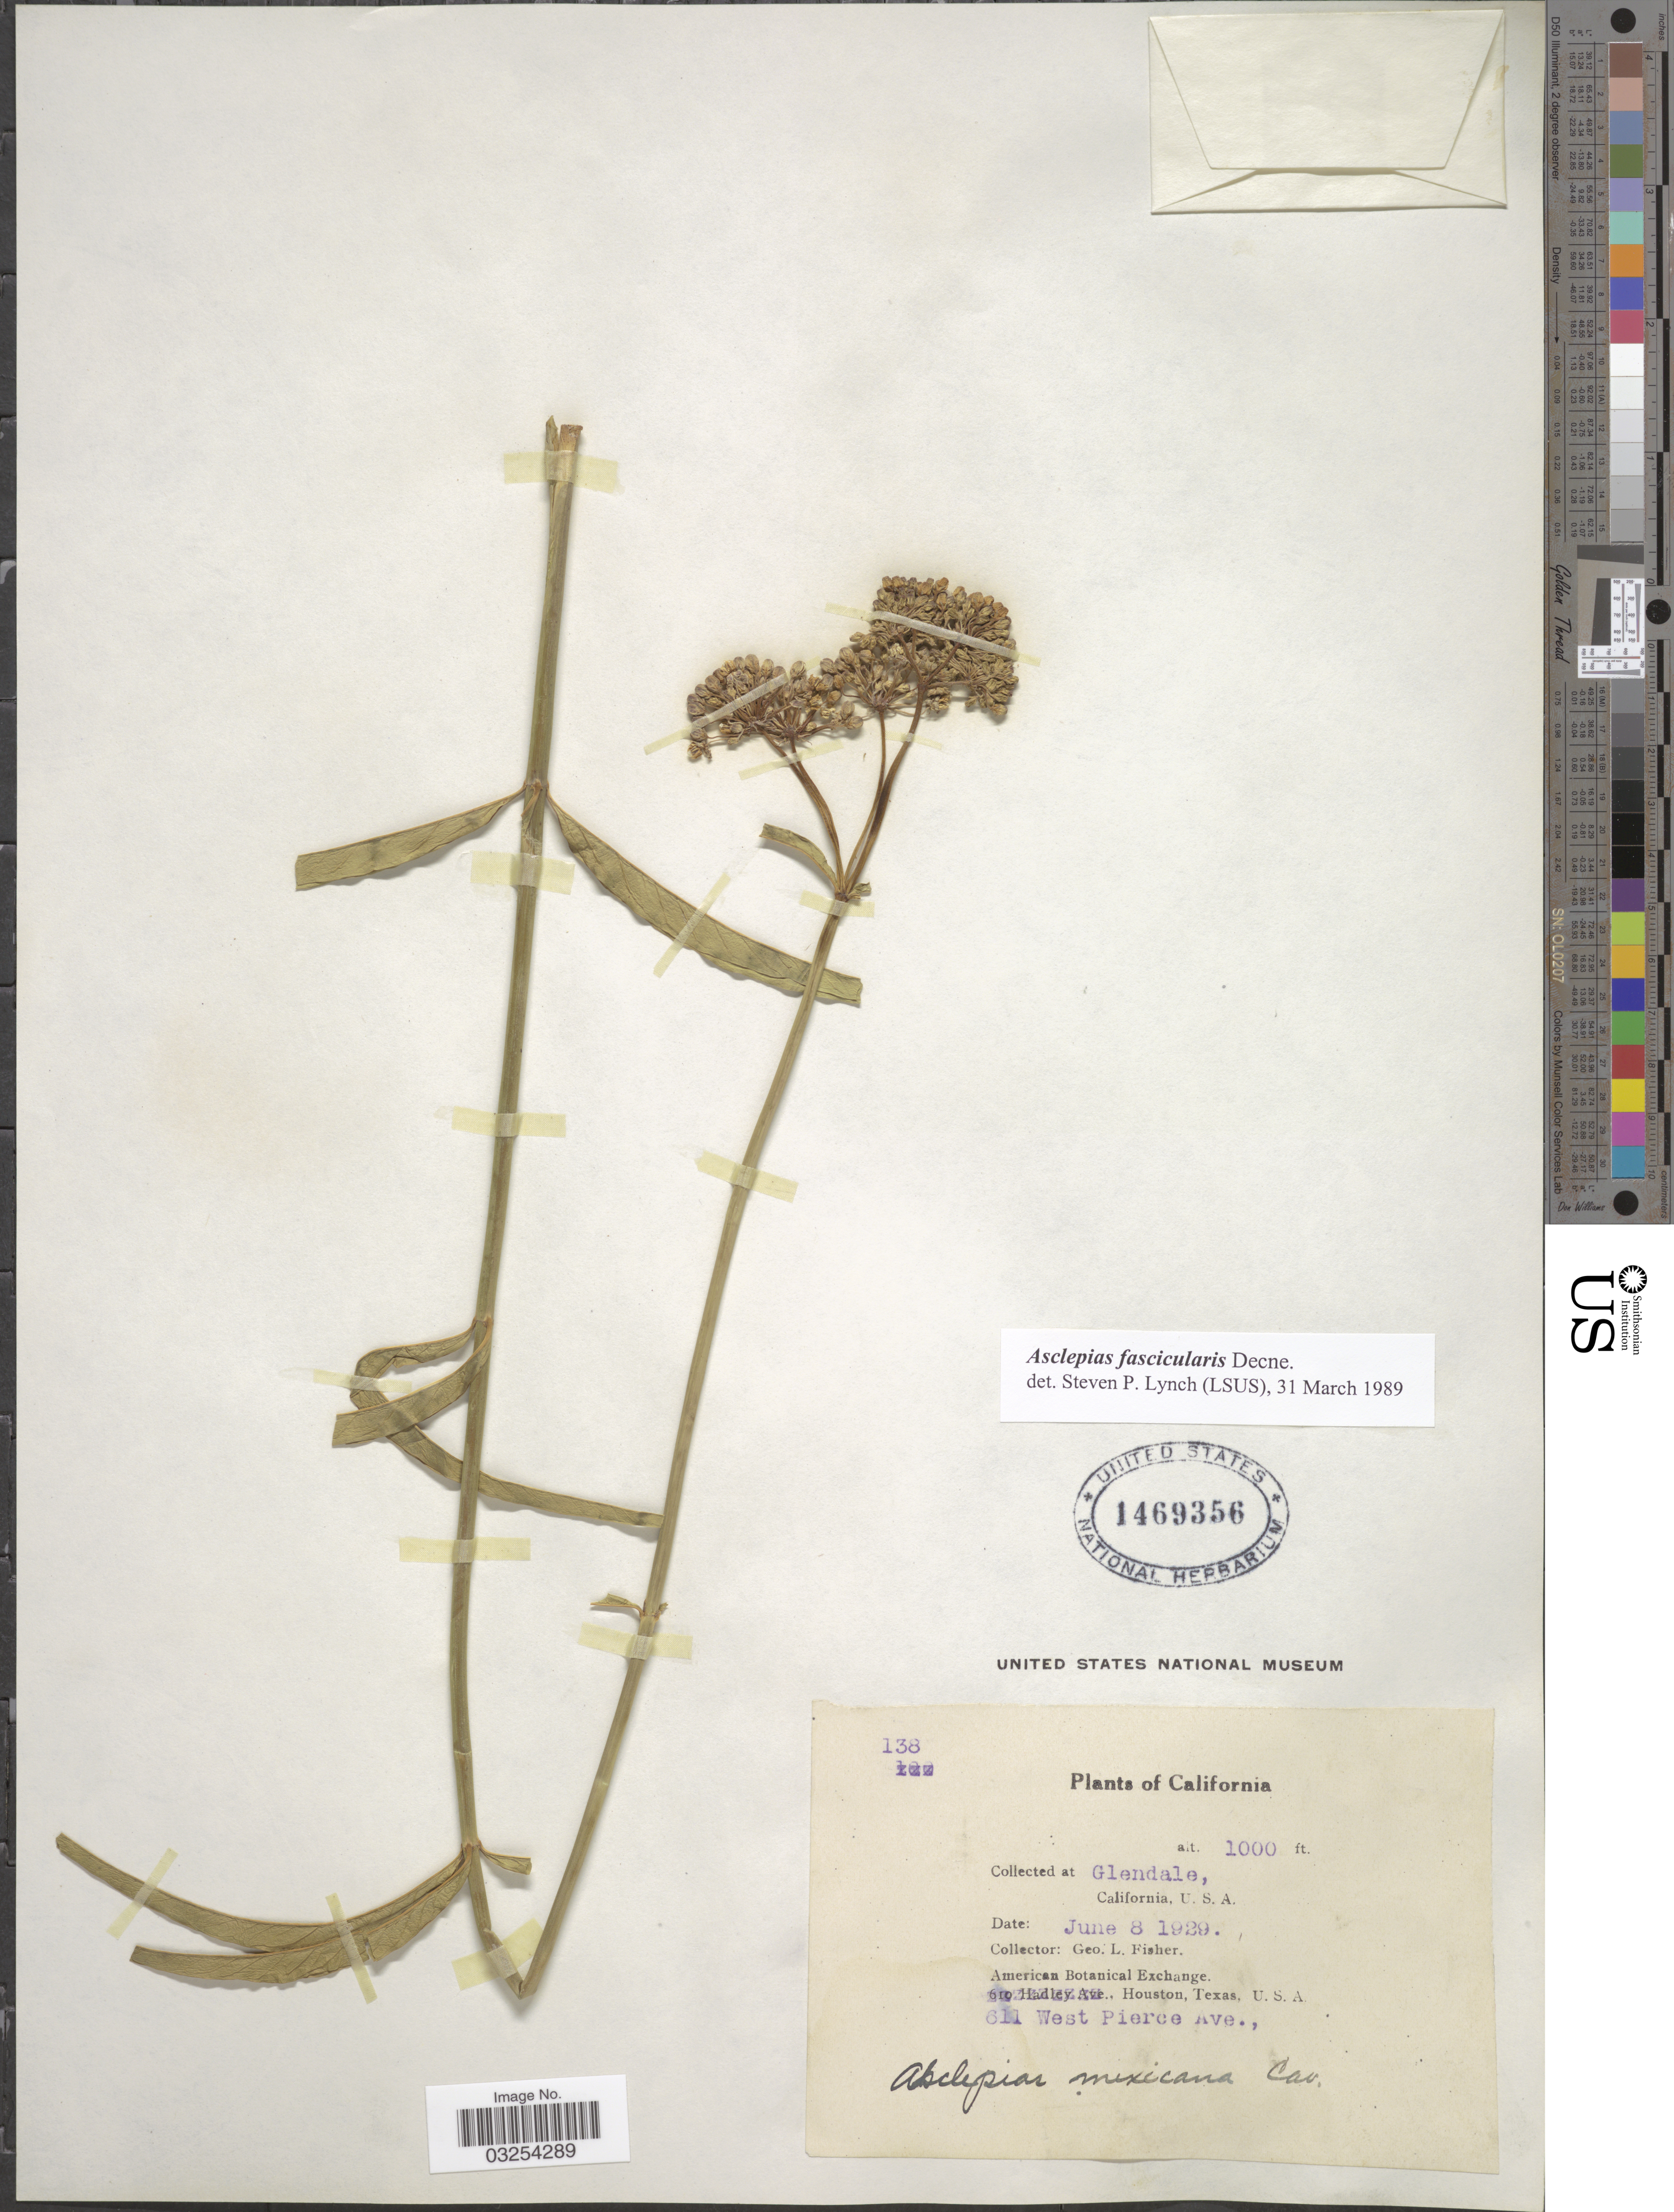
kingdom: Plantae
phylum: Tracheophyta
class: Magnoliopsida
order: Gentianales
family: Apocynaceae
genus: Asclepias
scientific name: Asclepias fascicularis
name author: Decne.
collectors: G. L. Fisher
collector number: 138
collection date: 1929-06-08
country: United States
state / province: California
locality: Glendale.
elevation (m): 305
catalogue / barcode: US 1469356